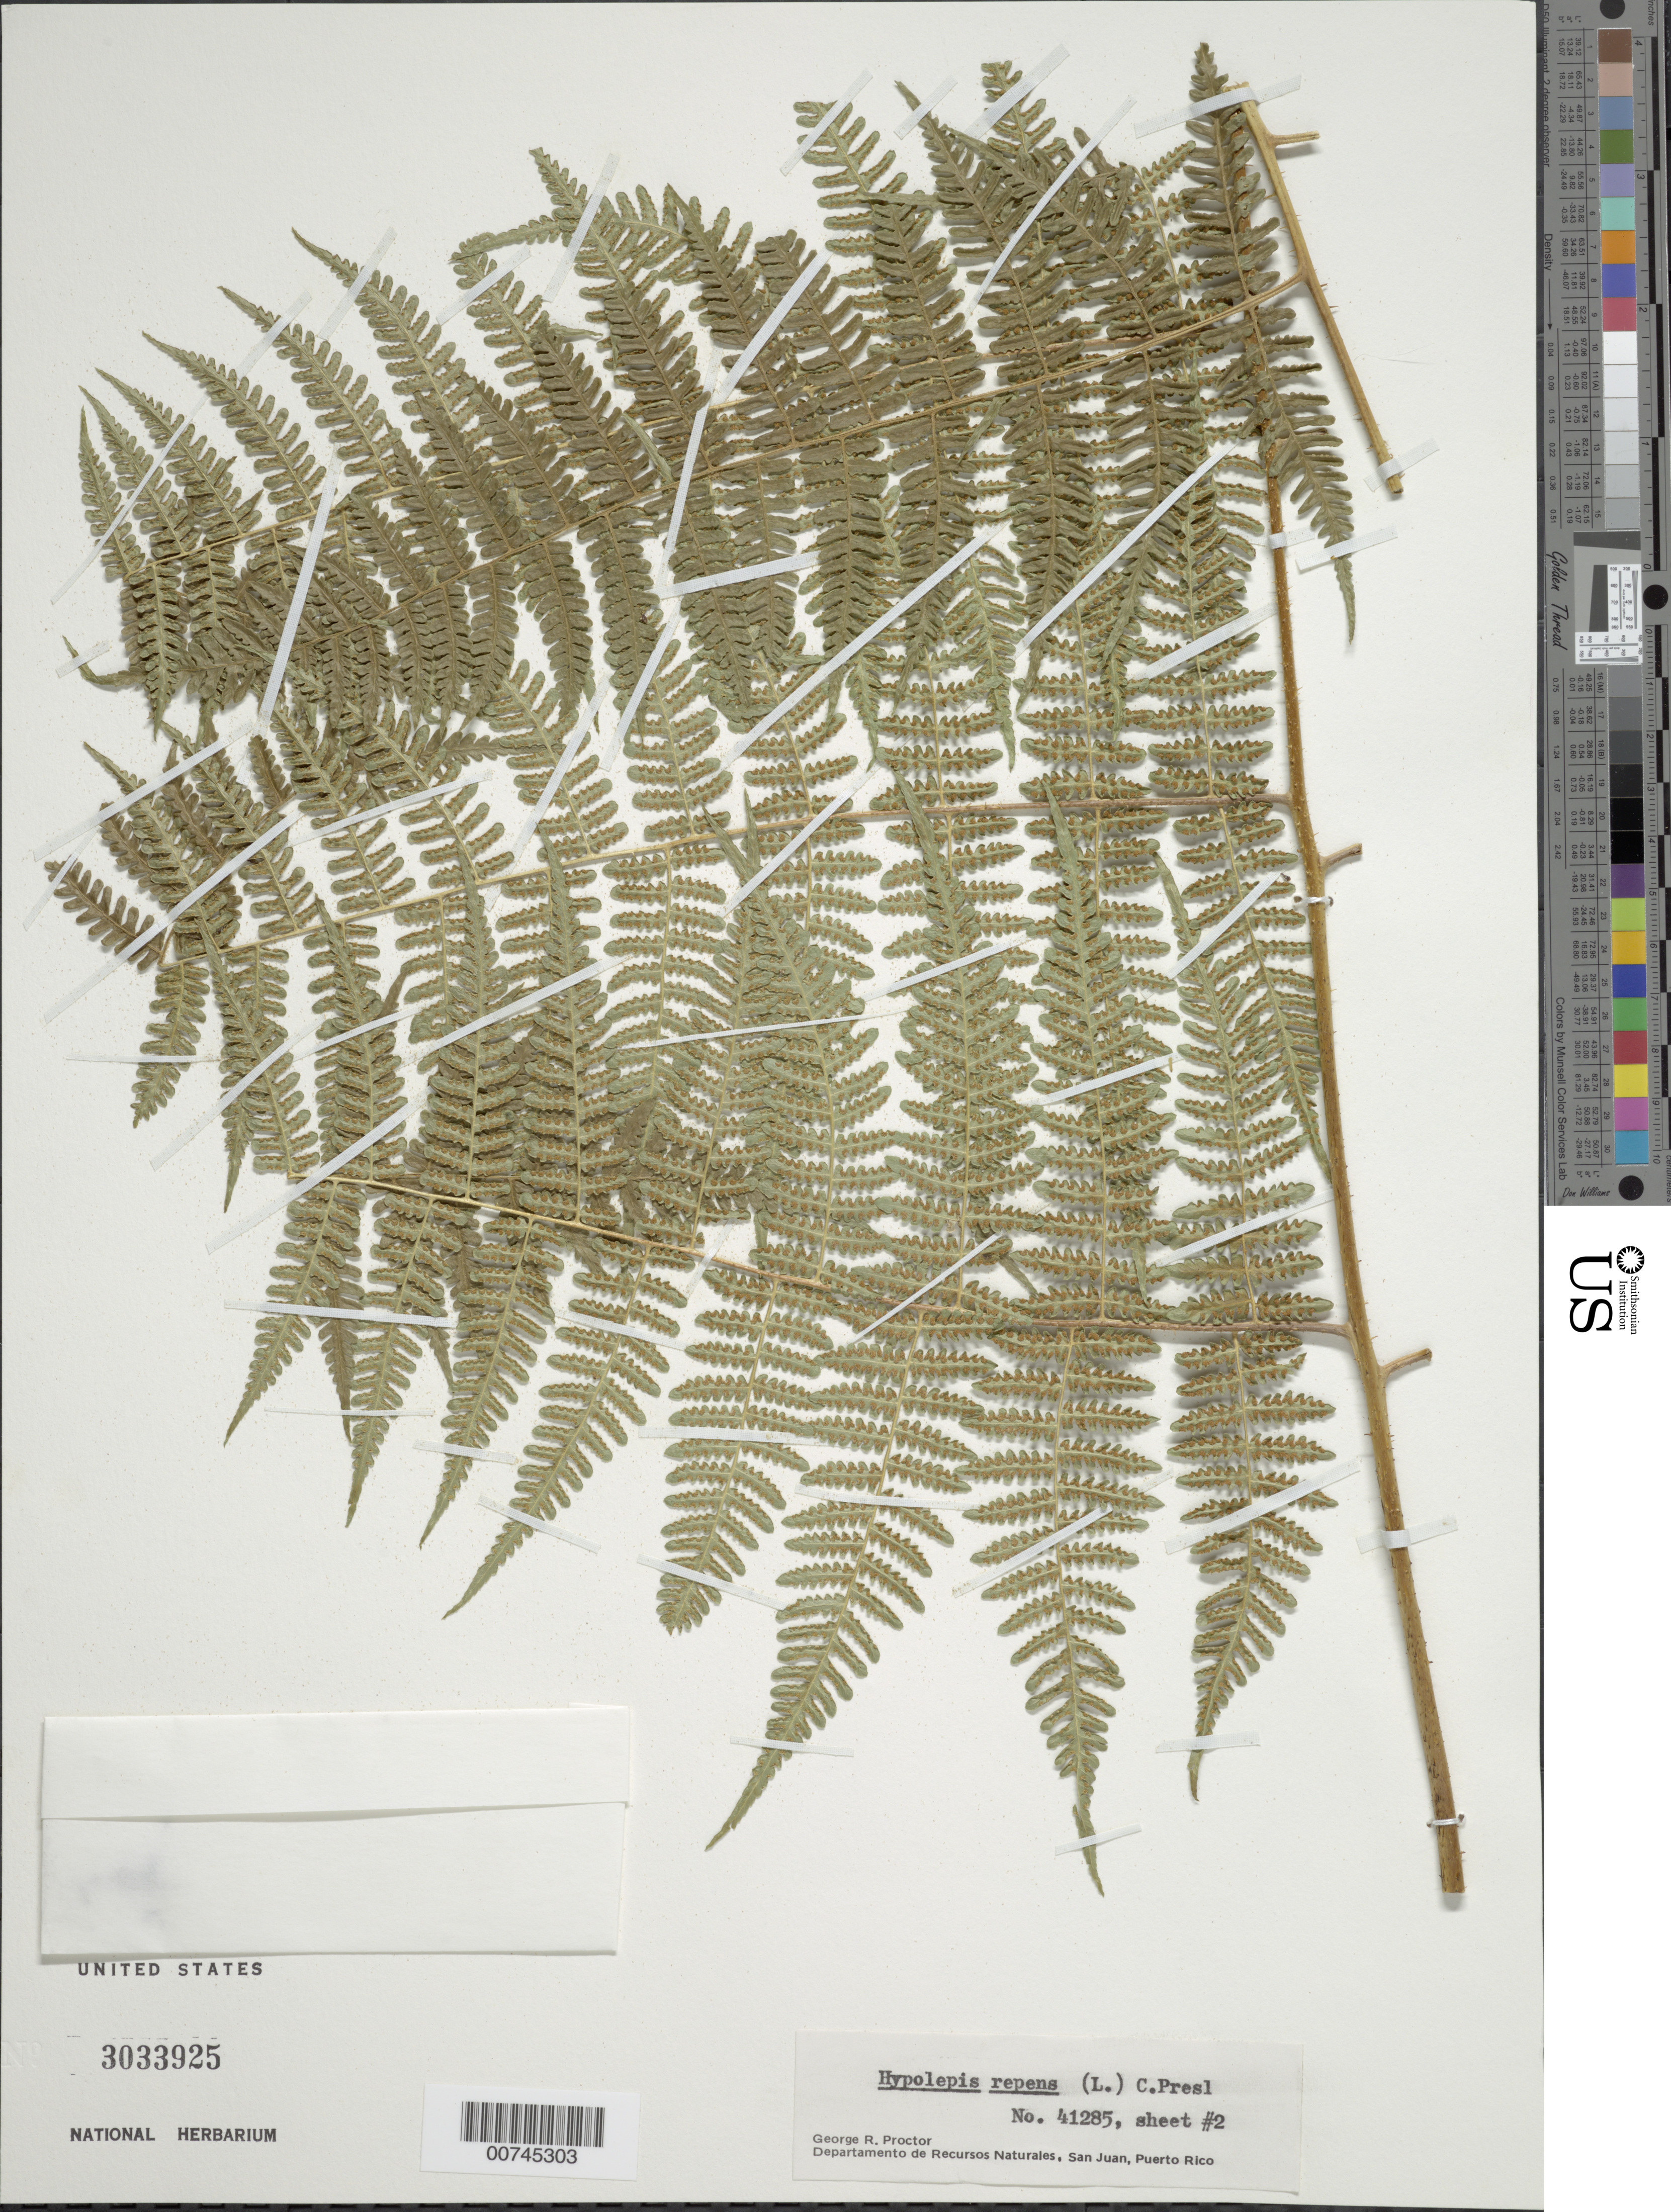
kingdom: Plantae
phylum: Tracheophyta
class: Polypodiopsida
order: Polypodiales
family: Dennstaedtiaceae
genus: Hypolepis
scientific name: Hypolepis repens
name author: (L.) C. Presl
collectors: G. R. Proctor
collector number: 41285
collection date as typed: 19 Aug 1983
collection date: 1983-08-19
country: Puerto Rico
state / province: Ponce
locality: Cordillera Central: Toro Negro State Forest. Road 143, km 15.2 - 15.4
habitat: On partly-shaded roadside bank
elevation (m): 1050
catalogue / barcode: US 3033925